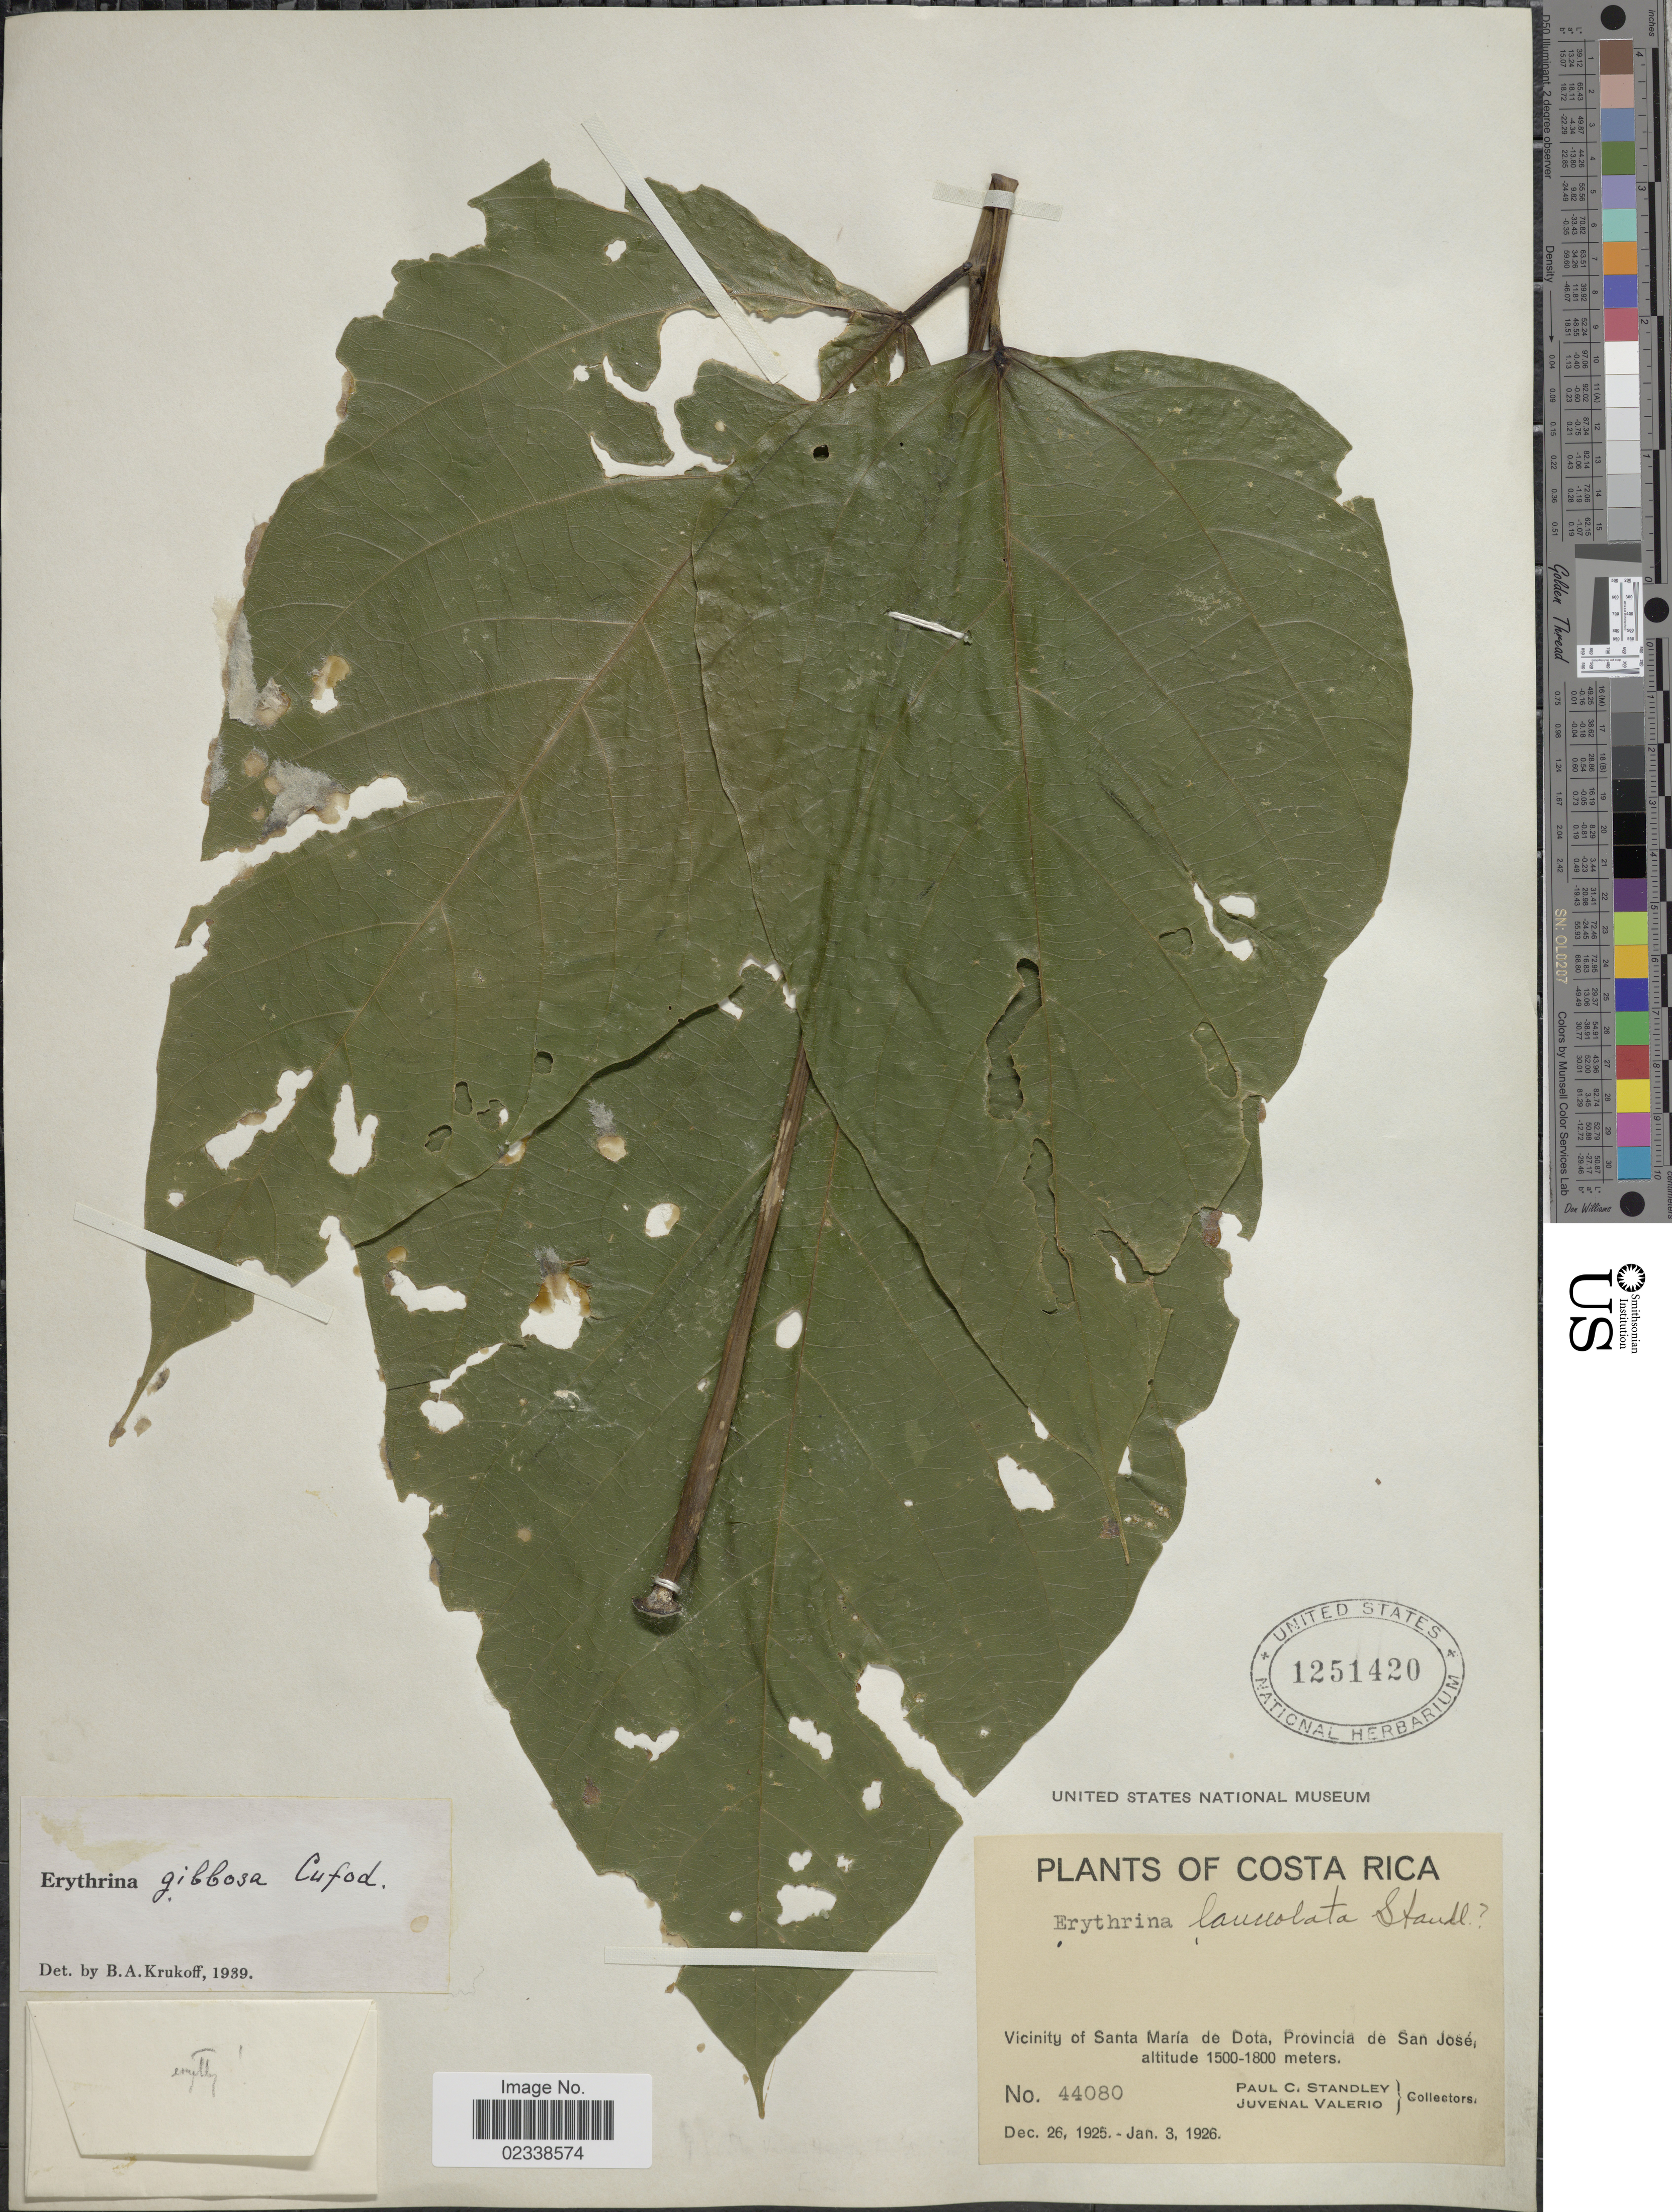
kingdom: Plantae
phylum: Tracheophyta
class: Magnoliopsida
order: Fabales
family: Fabaceae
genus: Erythrina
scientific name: Erythrina gibbosa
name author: Cufod.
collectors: P. C. Standley & J. Valerio R.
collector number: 44080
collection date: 1925-12-26/1926-01-03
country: Costa Rica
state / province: San José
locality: Vicinity of Santa Maria de Dota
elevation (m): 1500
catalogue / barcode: US 1251420